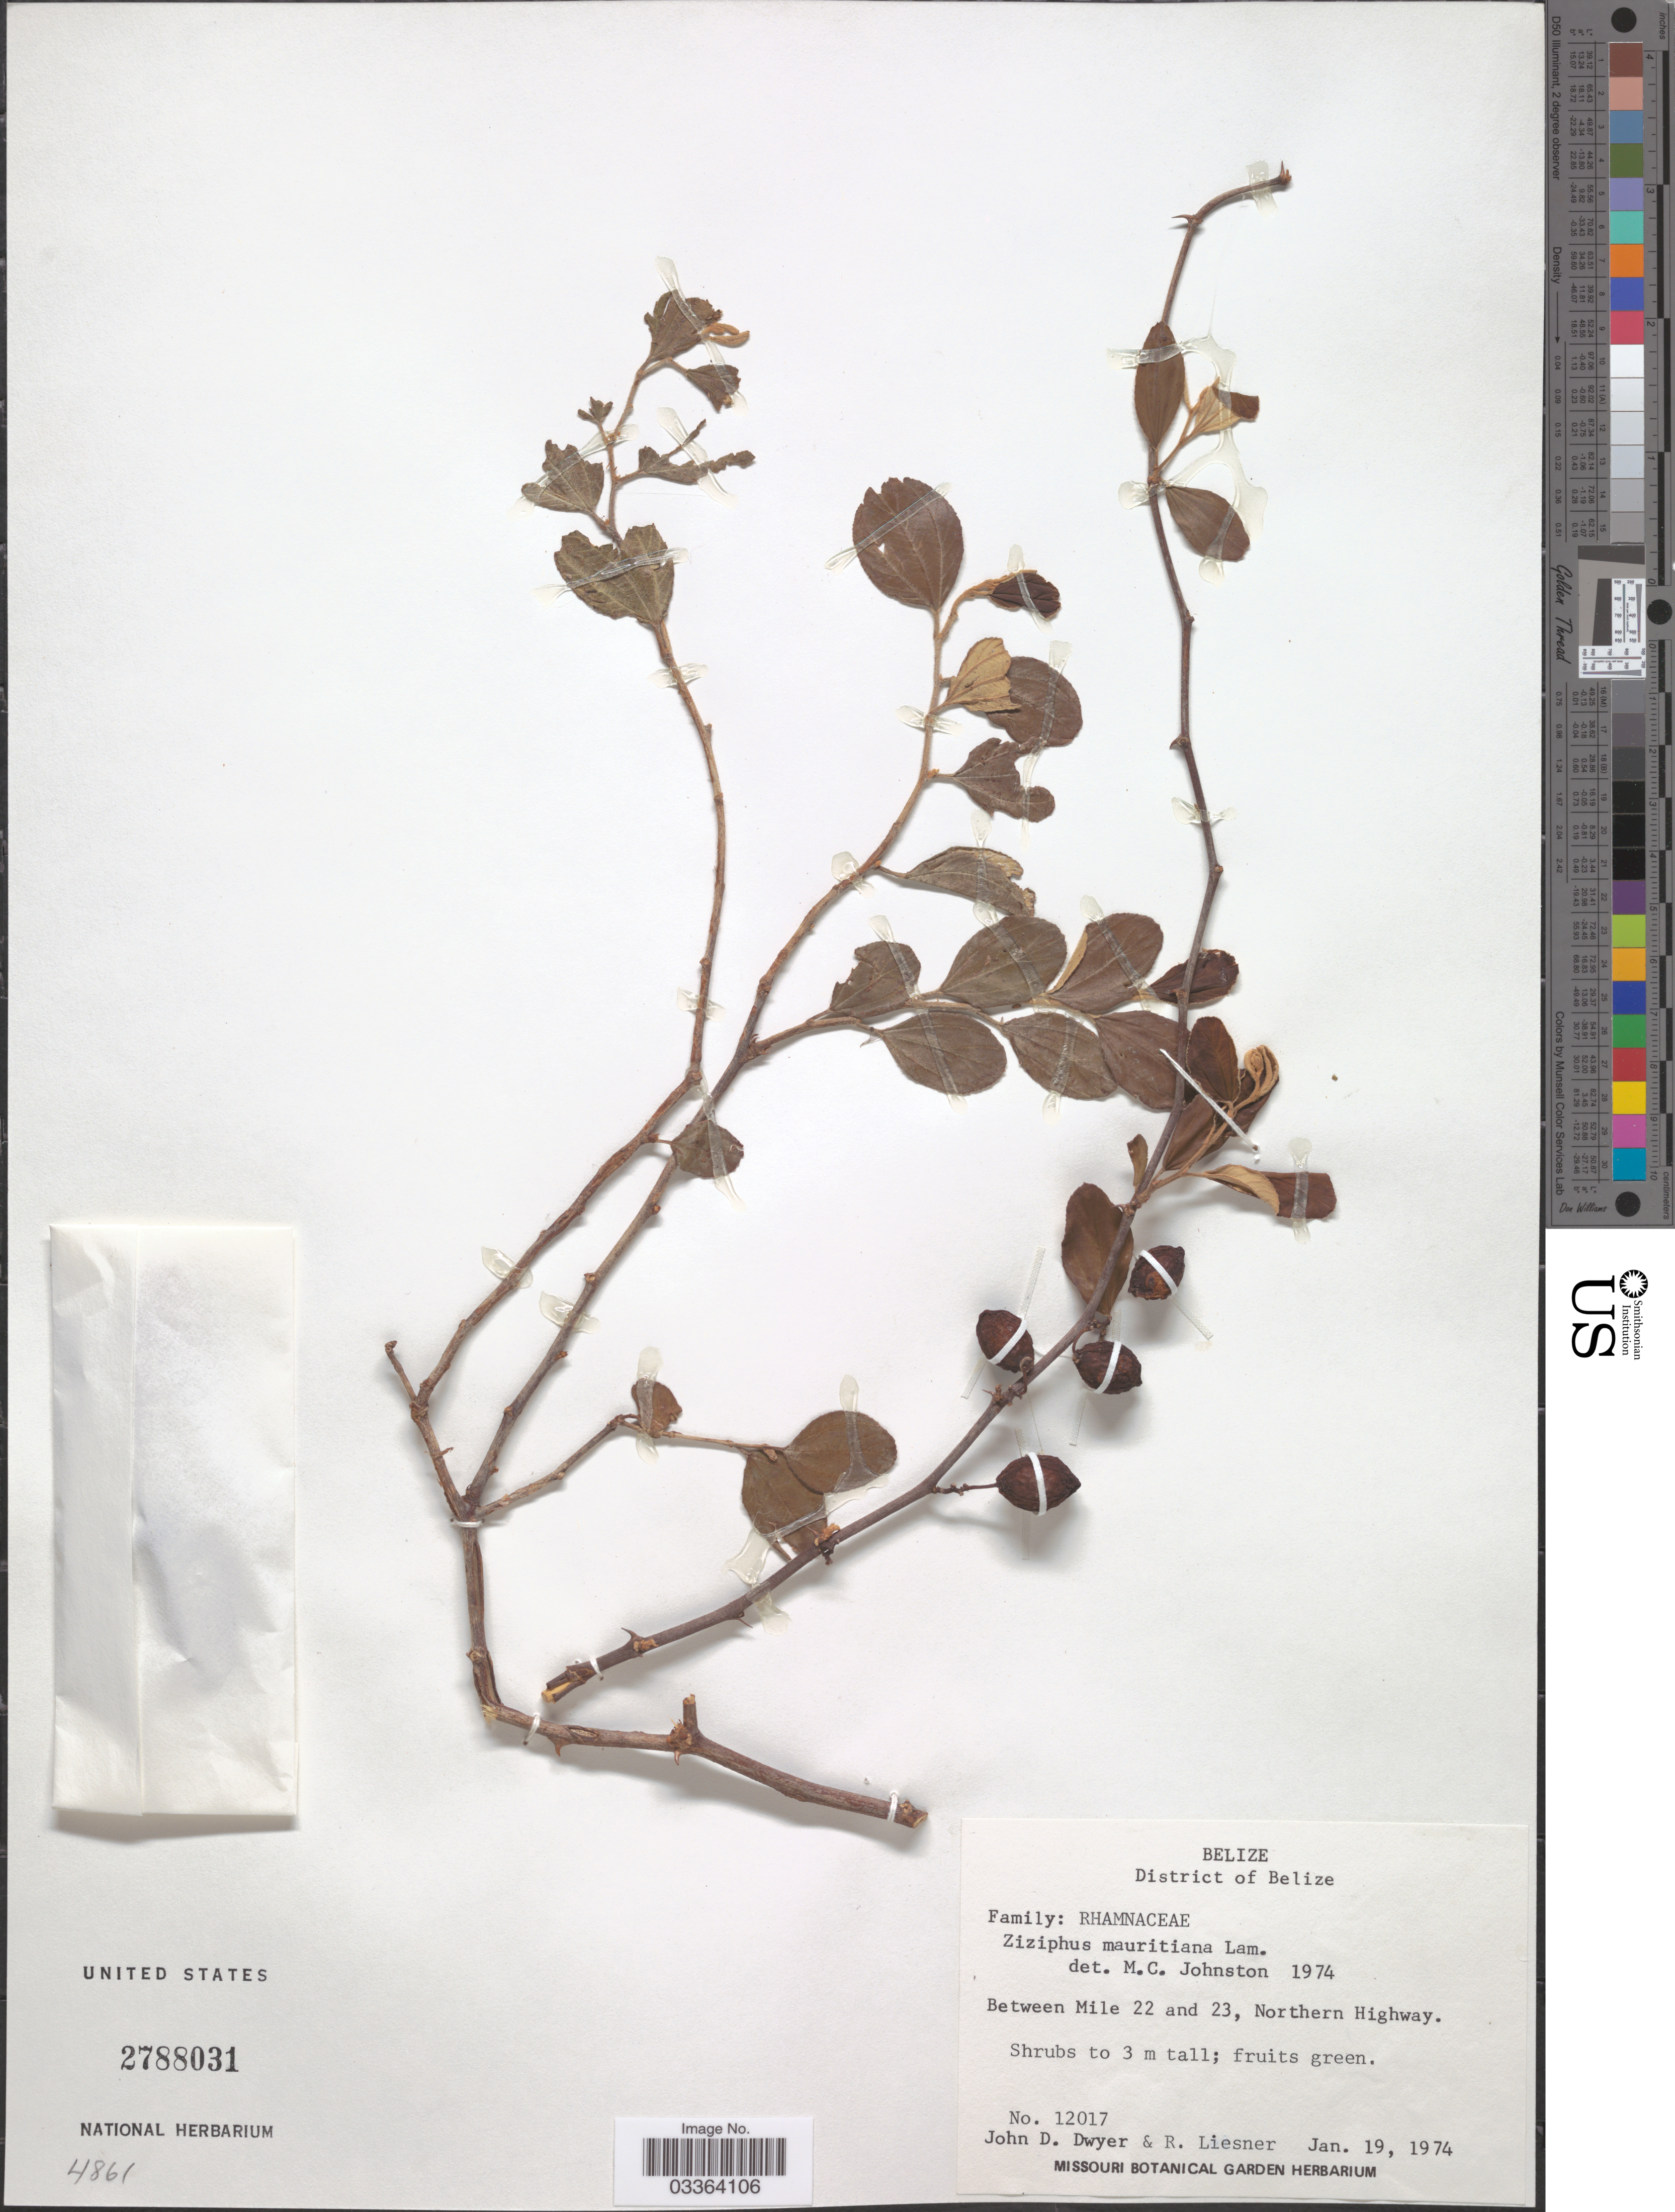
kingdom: Plantae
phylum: Tracheophyta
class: Magnoliopsida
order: Rosales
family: Rhamnaceae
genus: Ziziphus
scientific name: Ziziphus mauritiana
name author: Lam.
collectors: J. D. Dwyer & R. L. Liesner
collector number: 12017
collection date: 1974-01-19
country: Belize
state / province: Belize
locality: District of Belize. Between Mile 22 and 23, Northern Highway.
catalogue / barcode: US 2788031